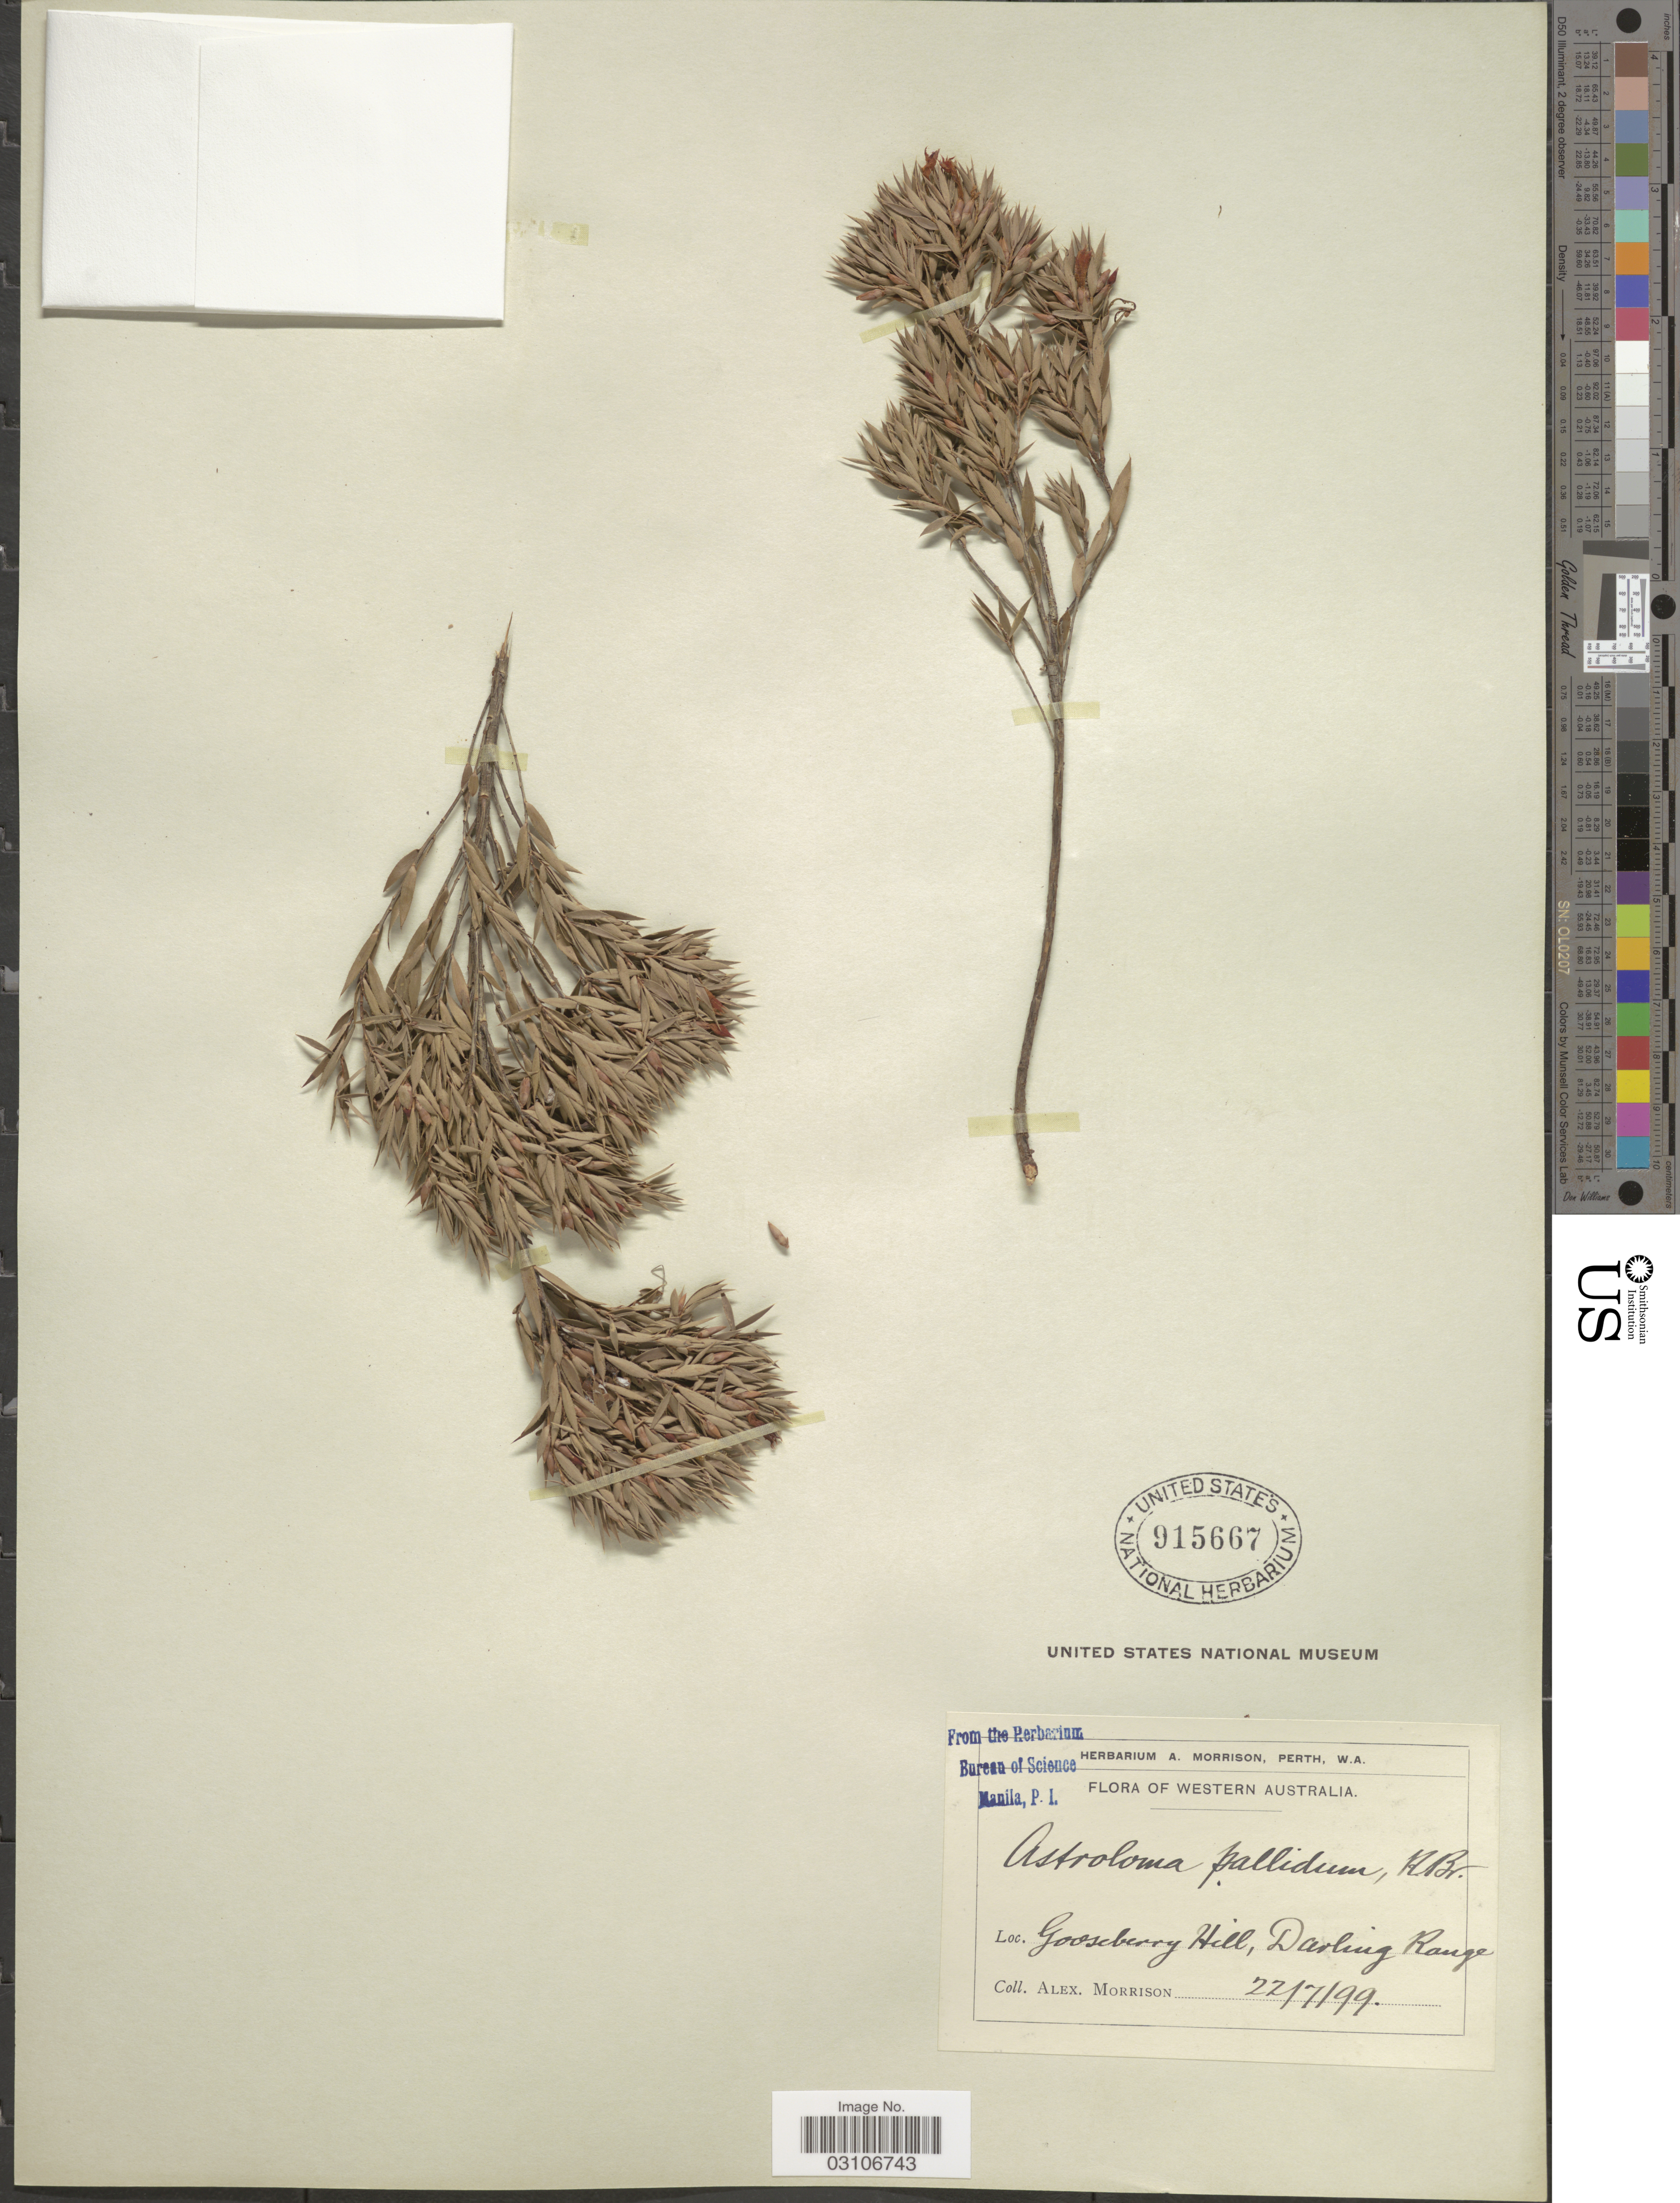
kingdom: Plantae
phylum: Tracheophyta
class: Magnoliopsida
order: Ericales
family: Ericaceae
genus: Astroloma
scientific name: Astroloma pallidum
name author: R. Br.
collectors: A. Morrison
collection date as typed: Transcribed d/m/y: 22/7/99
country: Australia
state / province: Western Australia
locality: Gooseberry Hill, Darling Range.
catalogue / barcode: US 915667